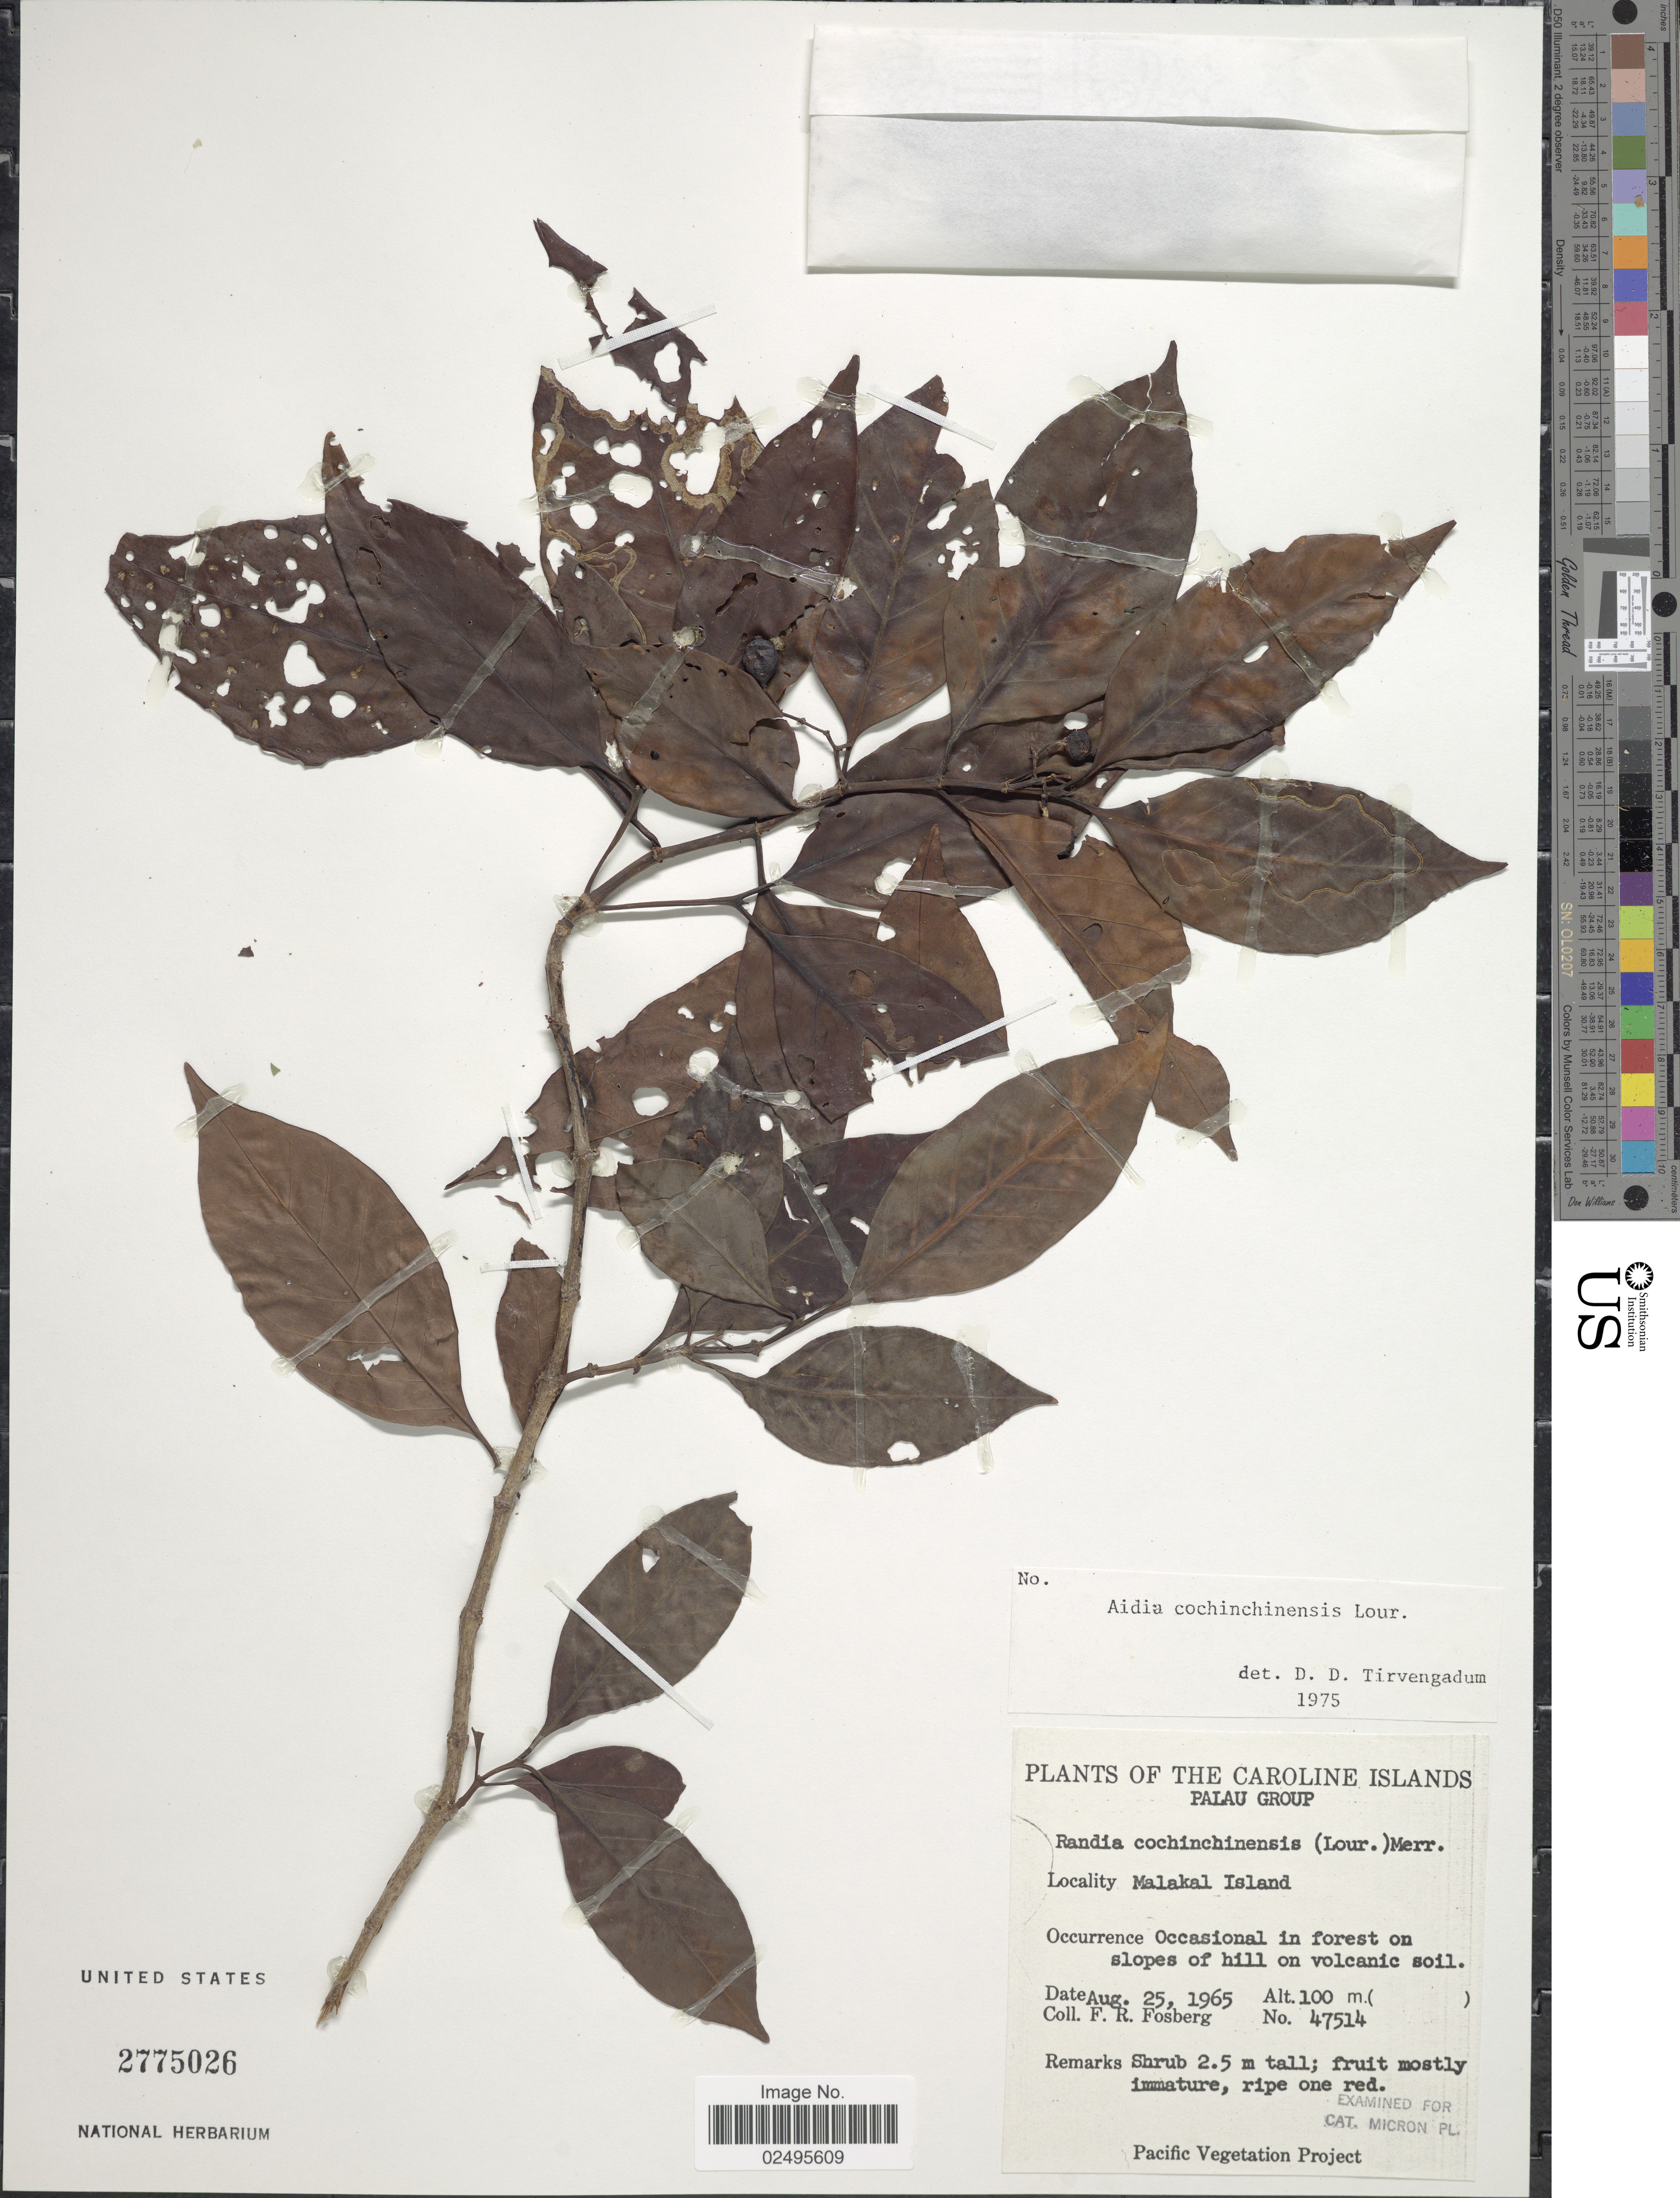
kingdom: Plantae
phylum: Tracheophyta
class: Magnoliopsida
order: Gentianales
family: Rubiaceae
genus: Aidia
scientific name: Aidia graeffei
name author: (Reinecke) Tirveng.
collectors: F. R. Fosberg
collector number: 47514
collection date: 1965-08-25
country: Palau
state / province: Koror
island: Ngemelachel [Malakal]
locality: The Caroline Islands. Palau Group, Malakal Island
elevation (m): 100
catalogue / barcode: US 2775026